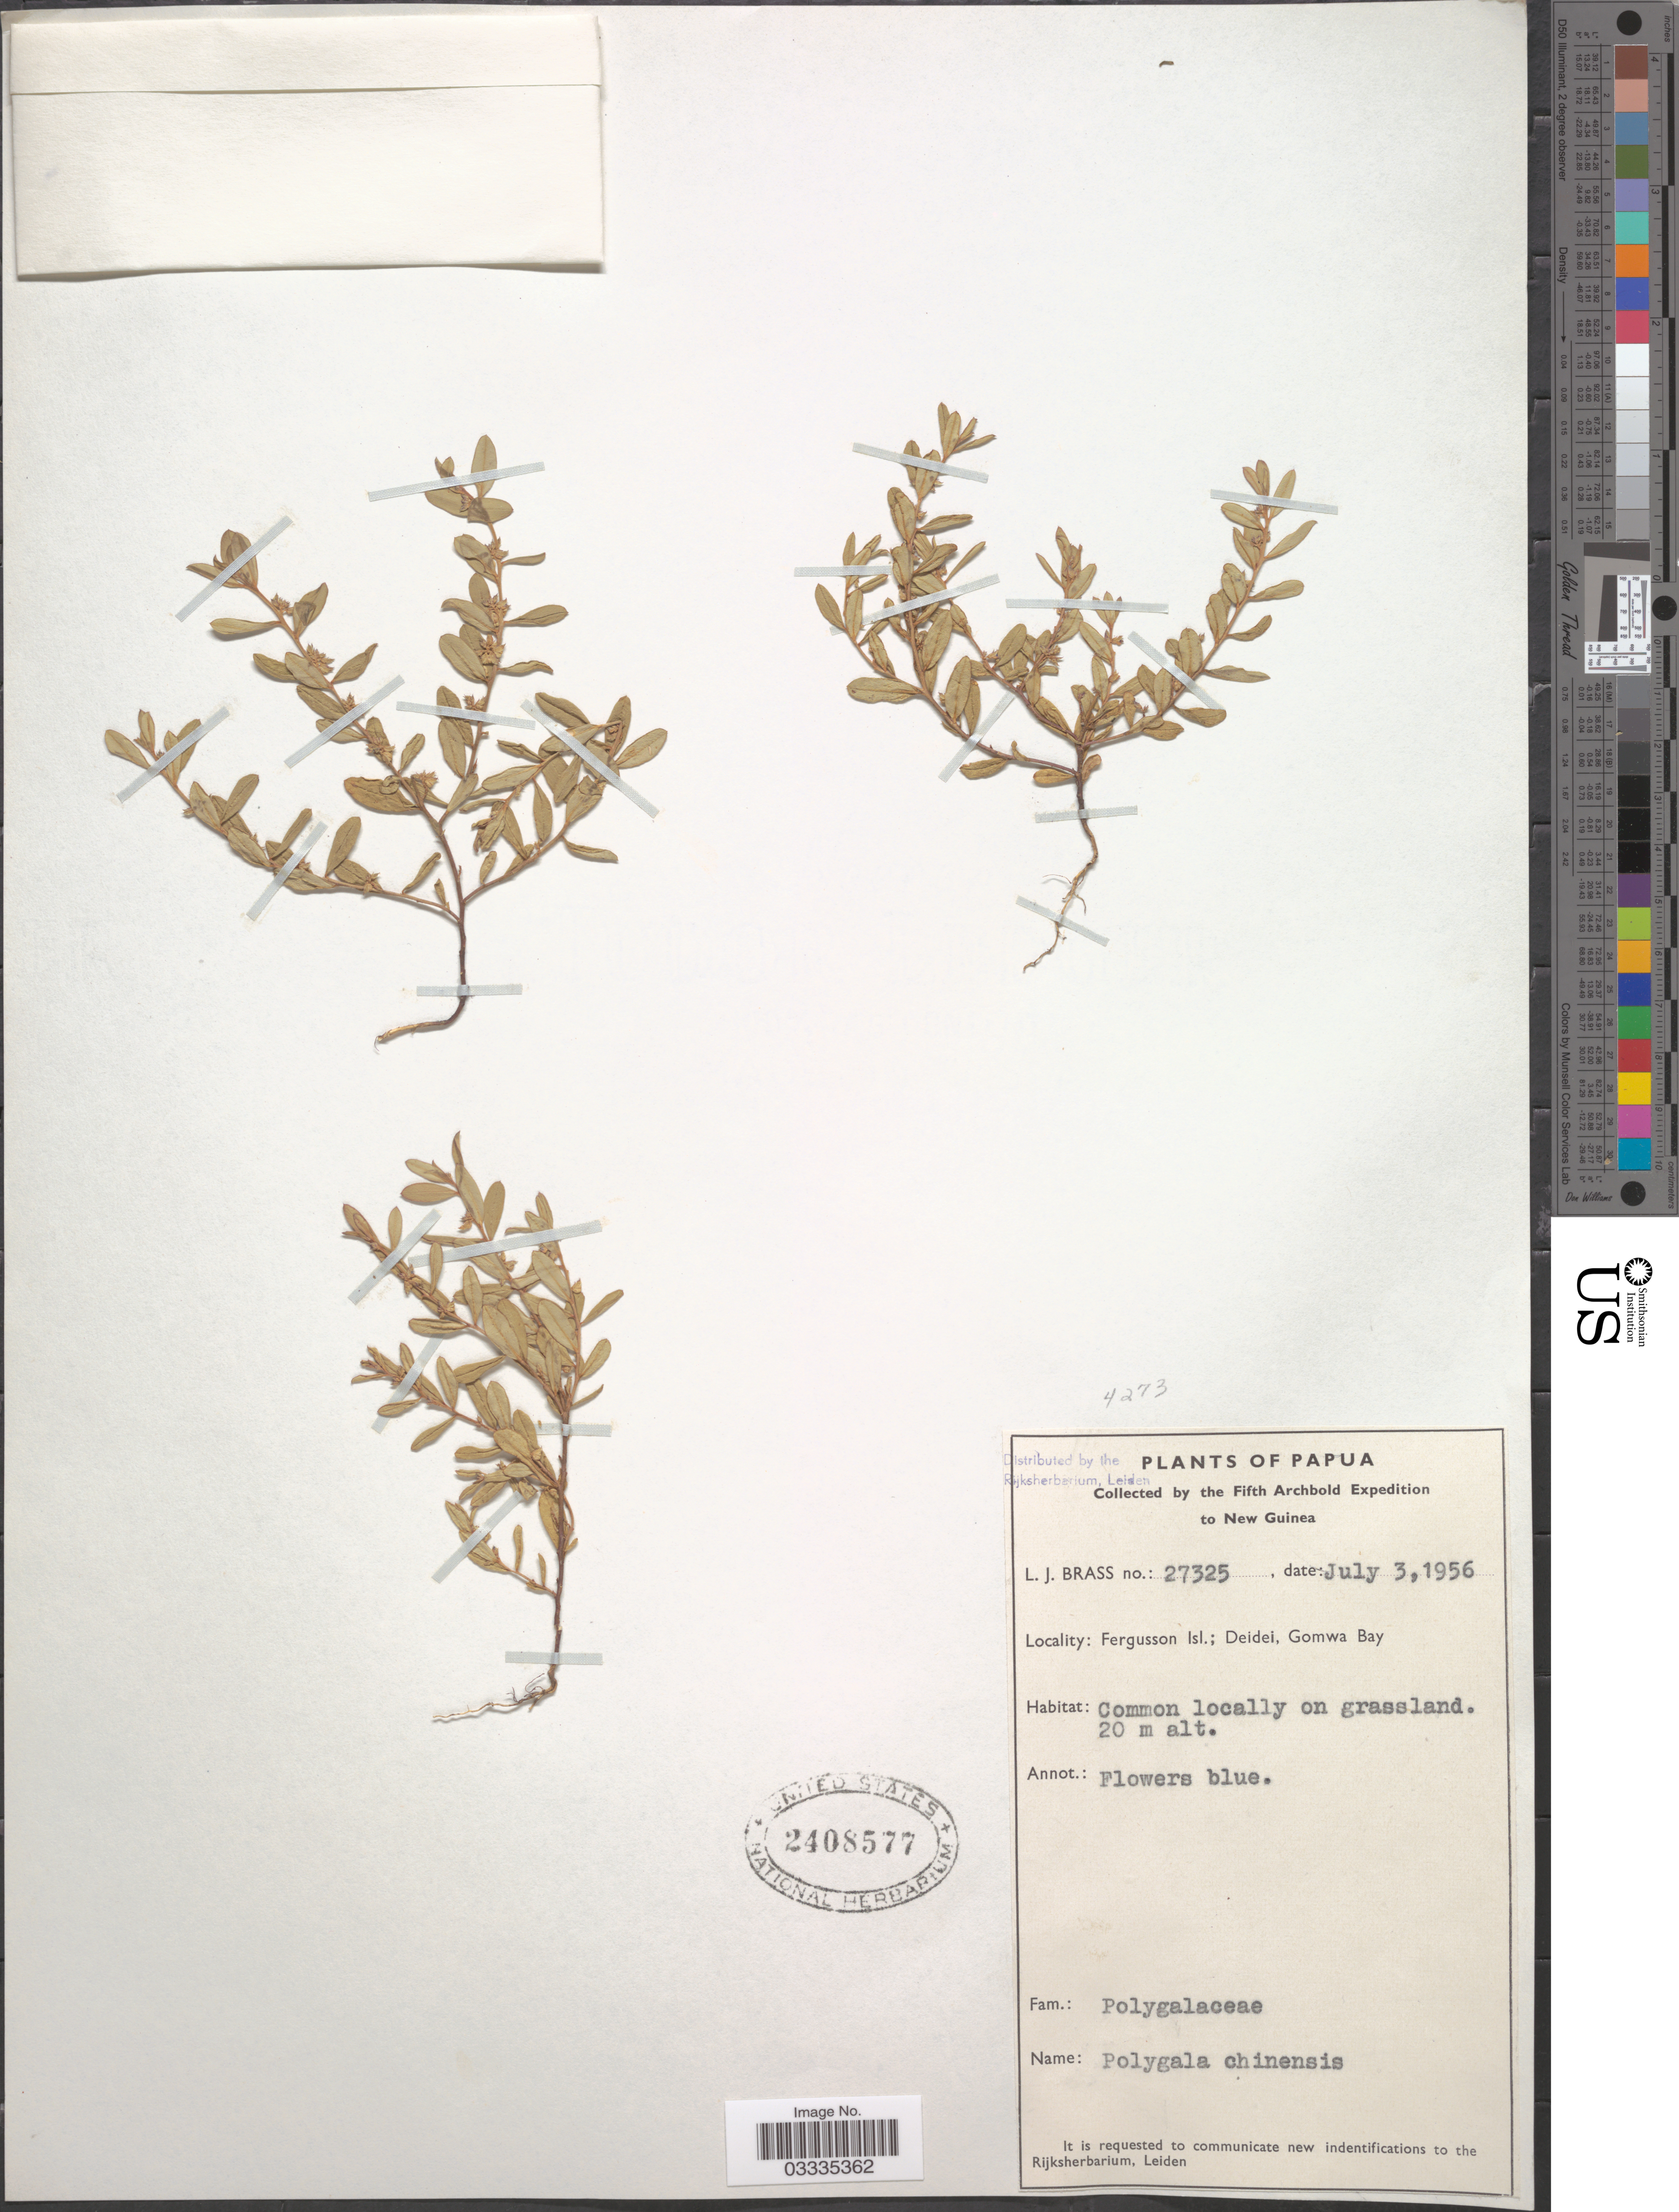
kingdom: Plantae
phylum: Tracheophyta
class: Magnoliopsida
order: Fabales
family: Polygalaceae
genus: Polygala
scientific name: Polygala chinensis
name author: L.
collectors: L. J. Brass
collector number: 27325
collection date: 1956-07-03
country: Papua New Guinea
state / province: Milne Bay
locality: New Guinea. Fergusson Isl.; Deidei, Gomwa Bay.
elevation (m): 20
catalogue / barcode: US 2408577